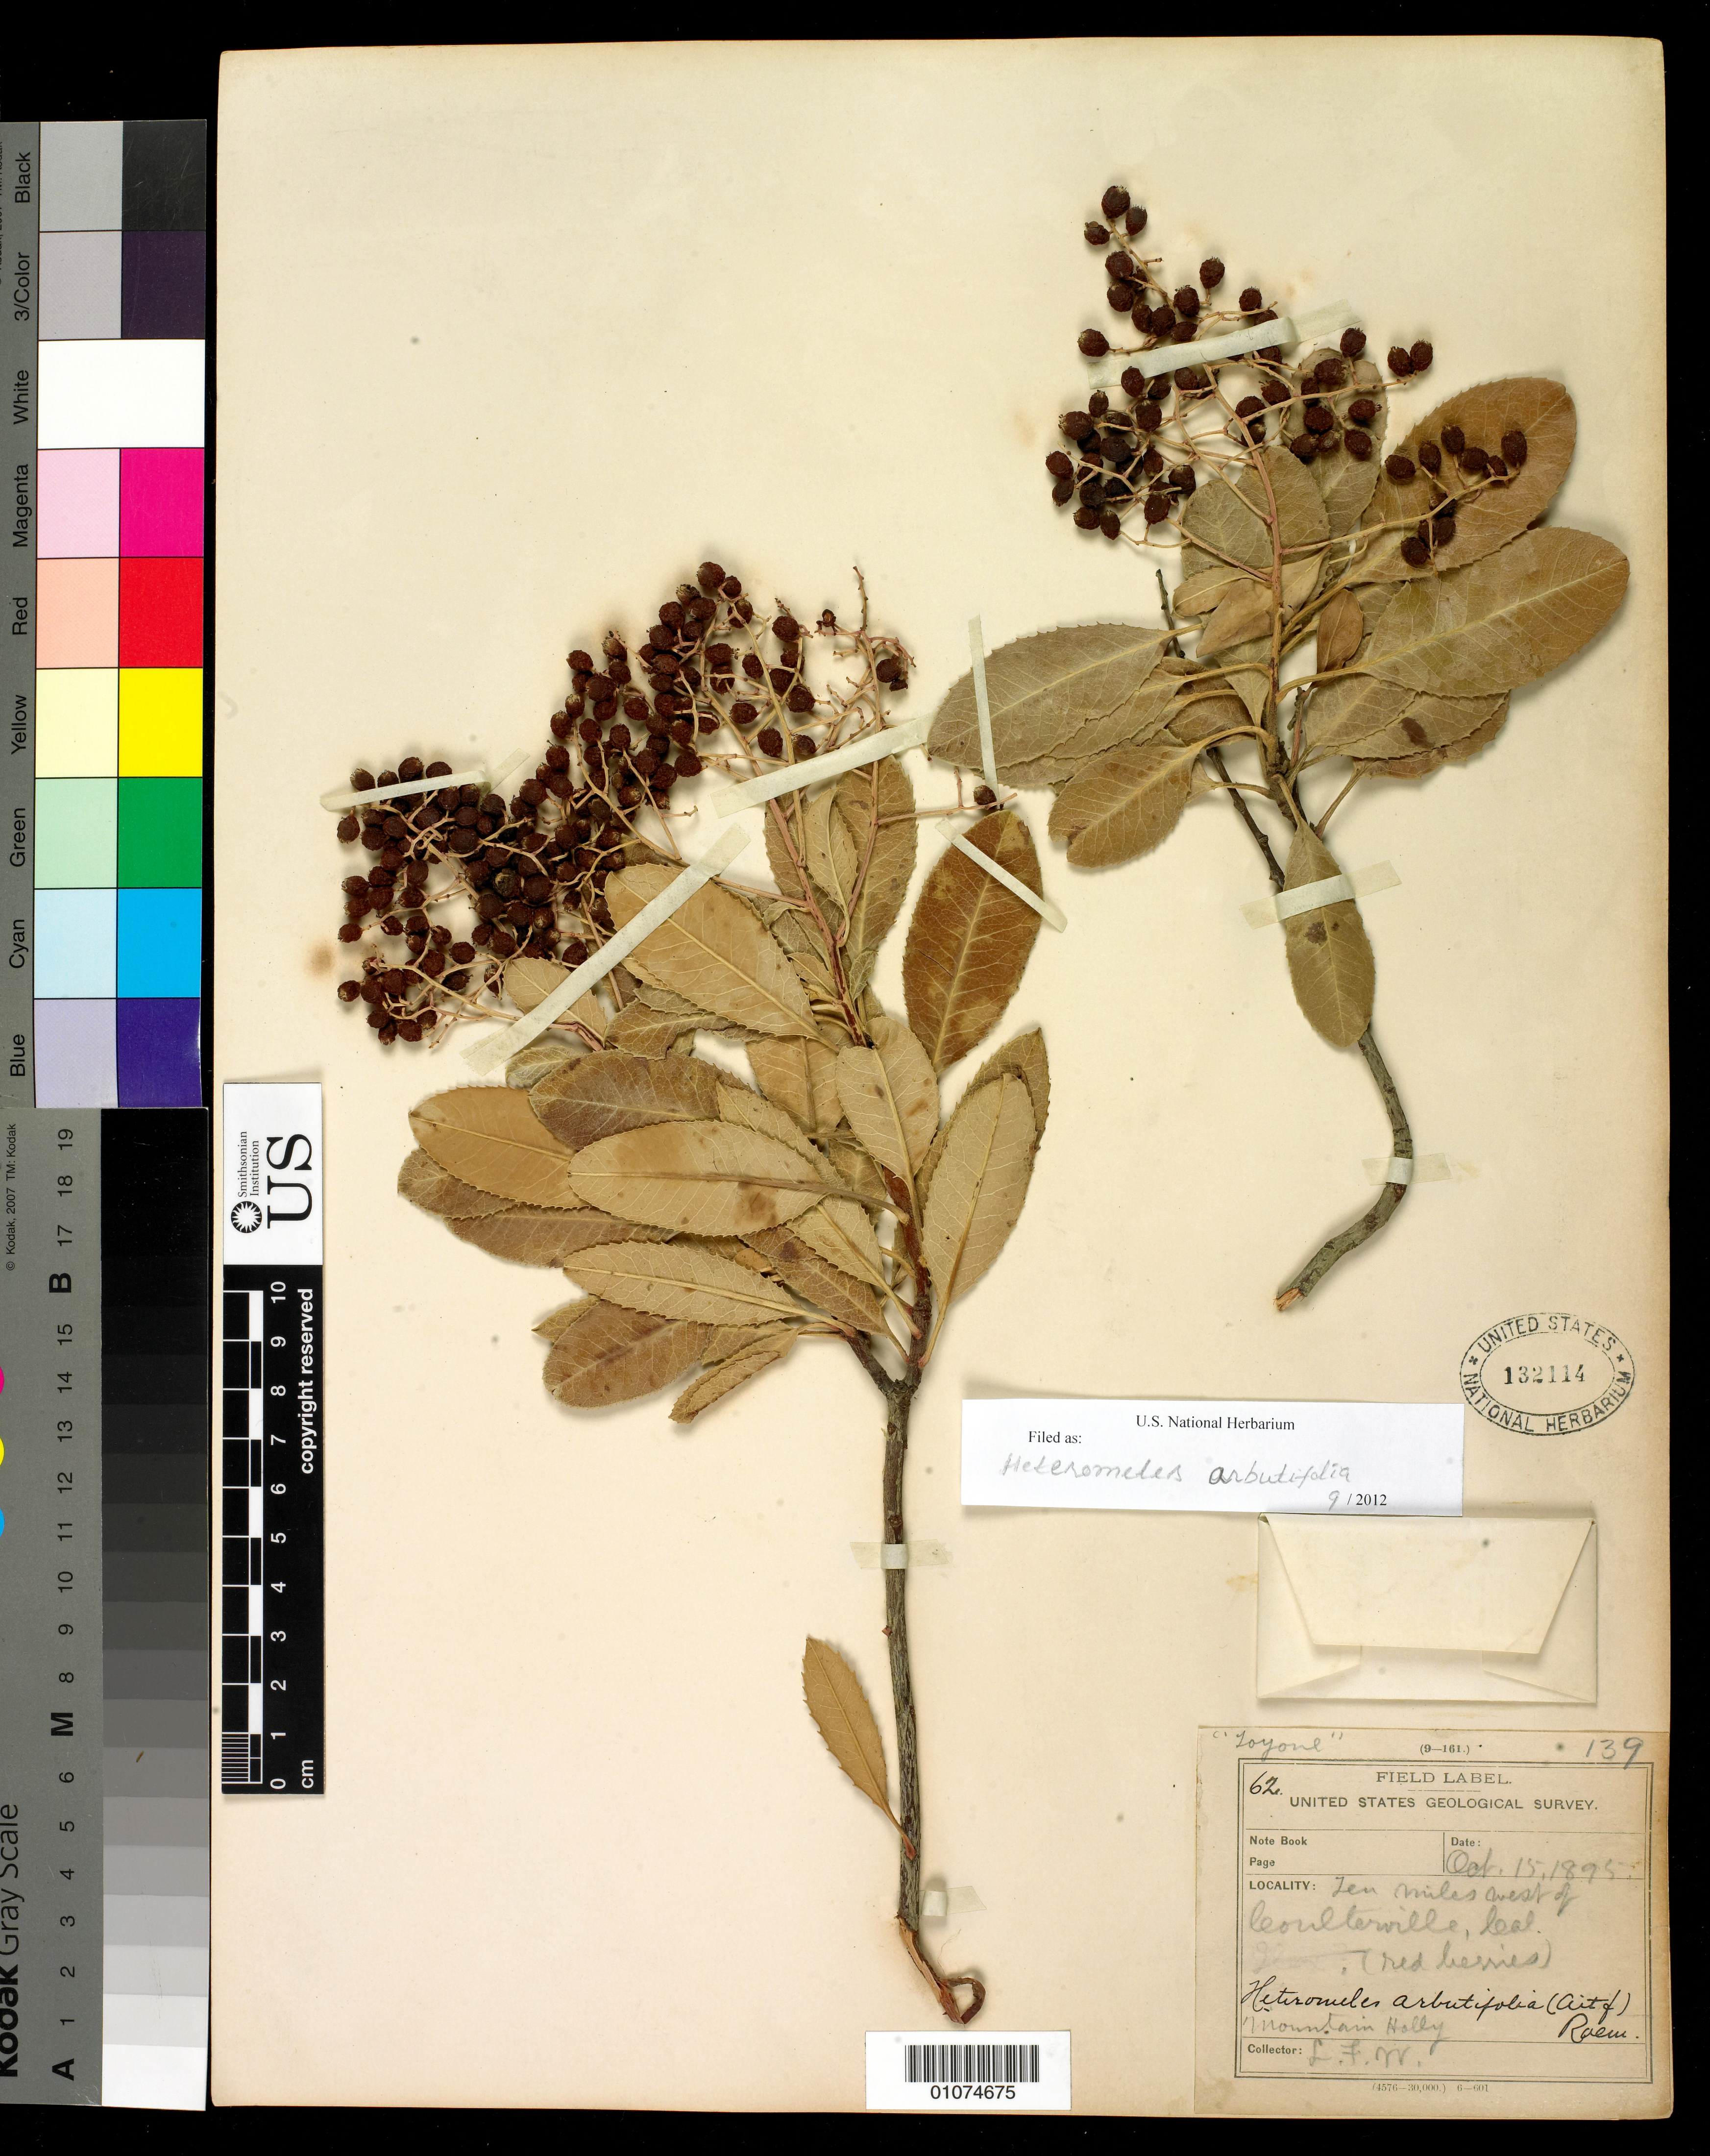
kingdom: Plantae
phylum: Tracheophyta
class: Magnoliopsida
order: Rosales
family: Rosaceae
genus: Heteromeles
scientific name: Heteromeles arbutifolia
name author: (Lindl.) Roemer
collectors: L. F. Ward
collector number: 62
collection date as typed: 15 Oct 1895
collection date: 1895-10-15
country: United States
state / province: California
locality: Coulterville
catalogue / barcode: US 132114